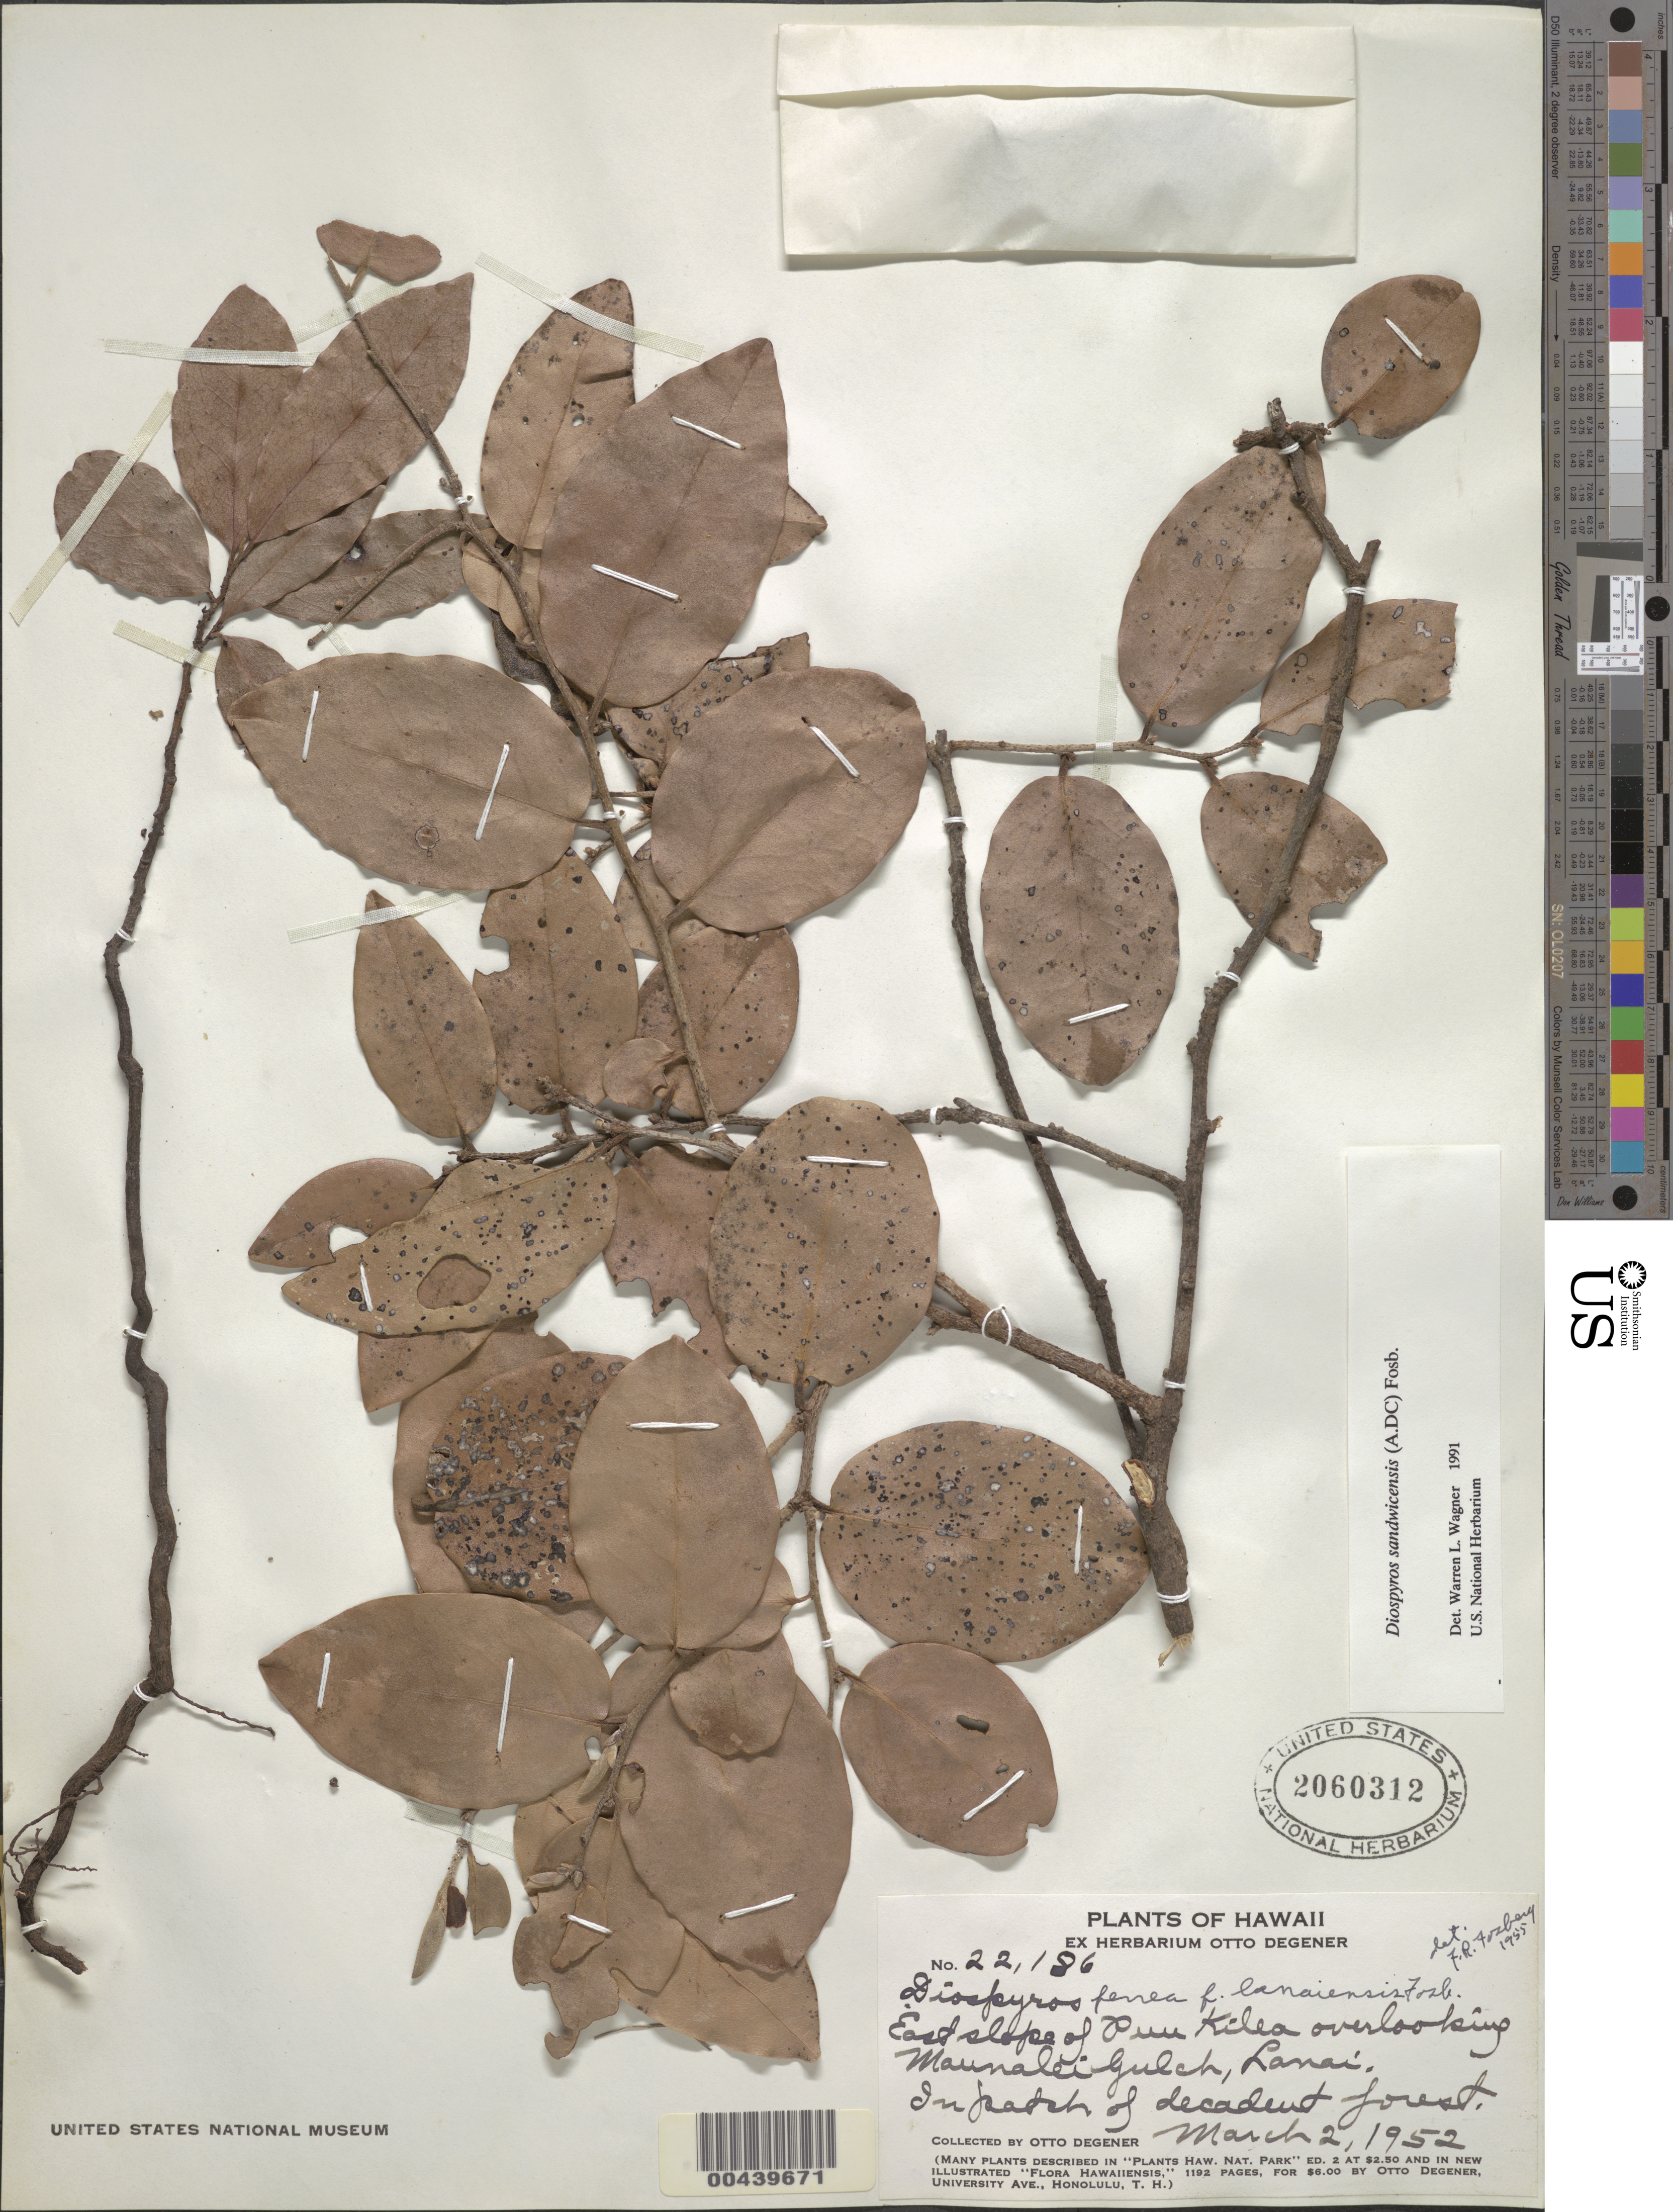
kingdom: Plantae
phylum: Tracheophyta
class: Magnoliopsida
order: Ericales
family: Ebenaceae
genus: Diospyros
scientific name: Diospyros sandwicensis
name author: (A. DC.) Fosberg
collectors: O. Degener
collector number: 22186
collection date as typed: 2 Mar 1952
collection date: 1952-03-02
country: United States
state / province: Hawaii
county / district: Maui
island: Lana'i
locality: E slope of Puu Kilea overlooking Maunalei Gulch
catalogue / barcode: US 2060312